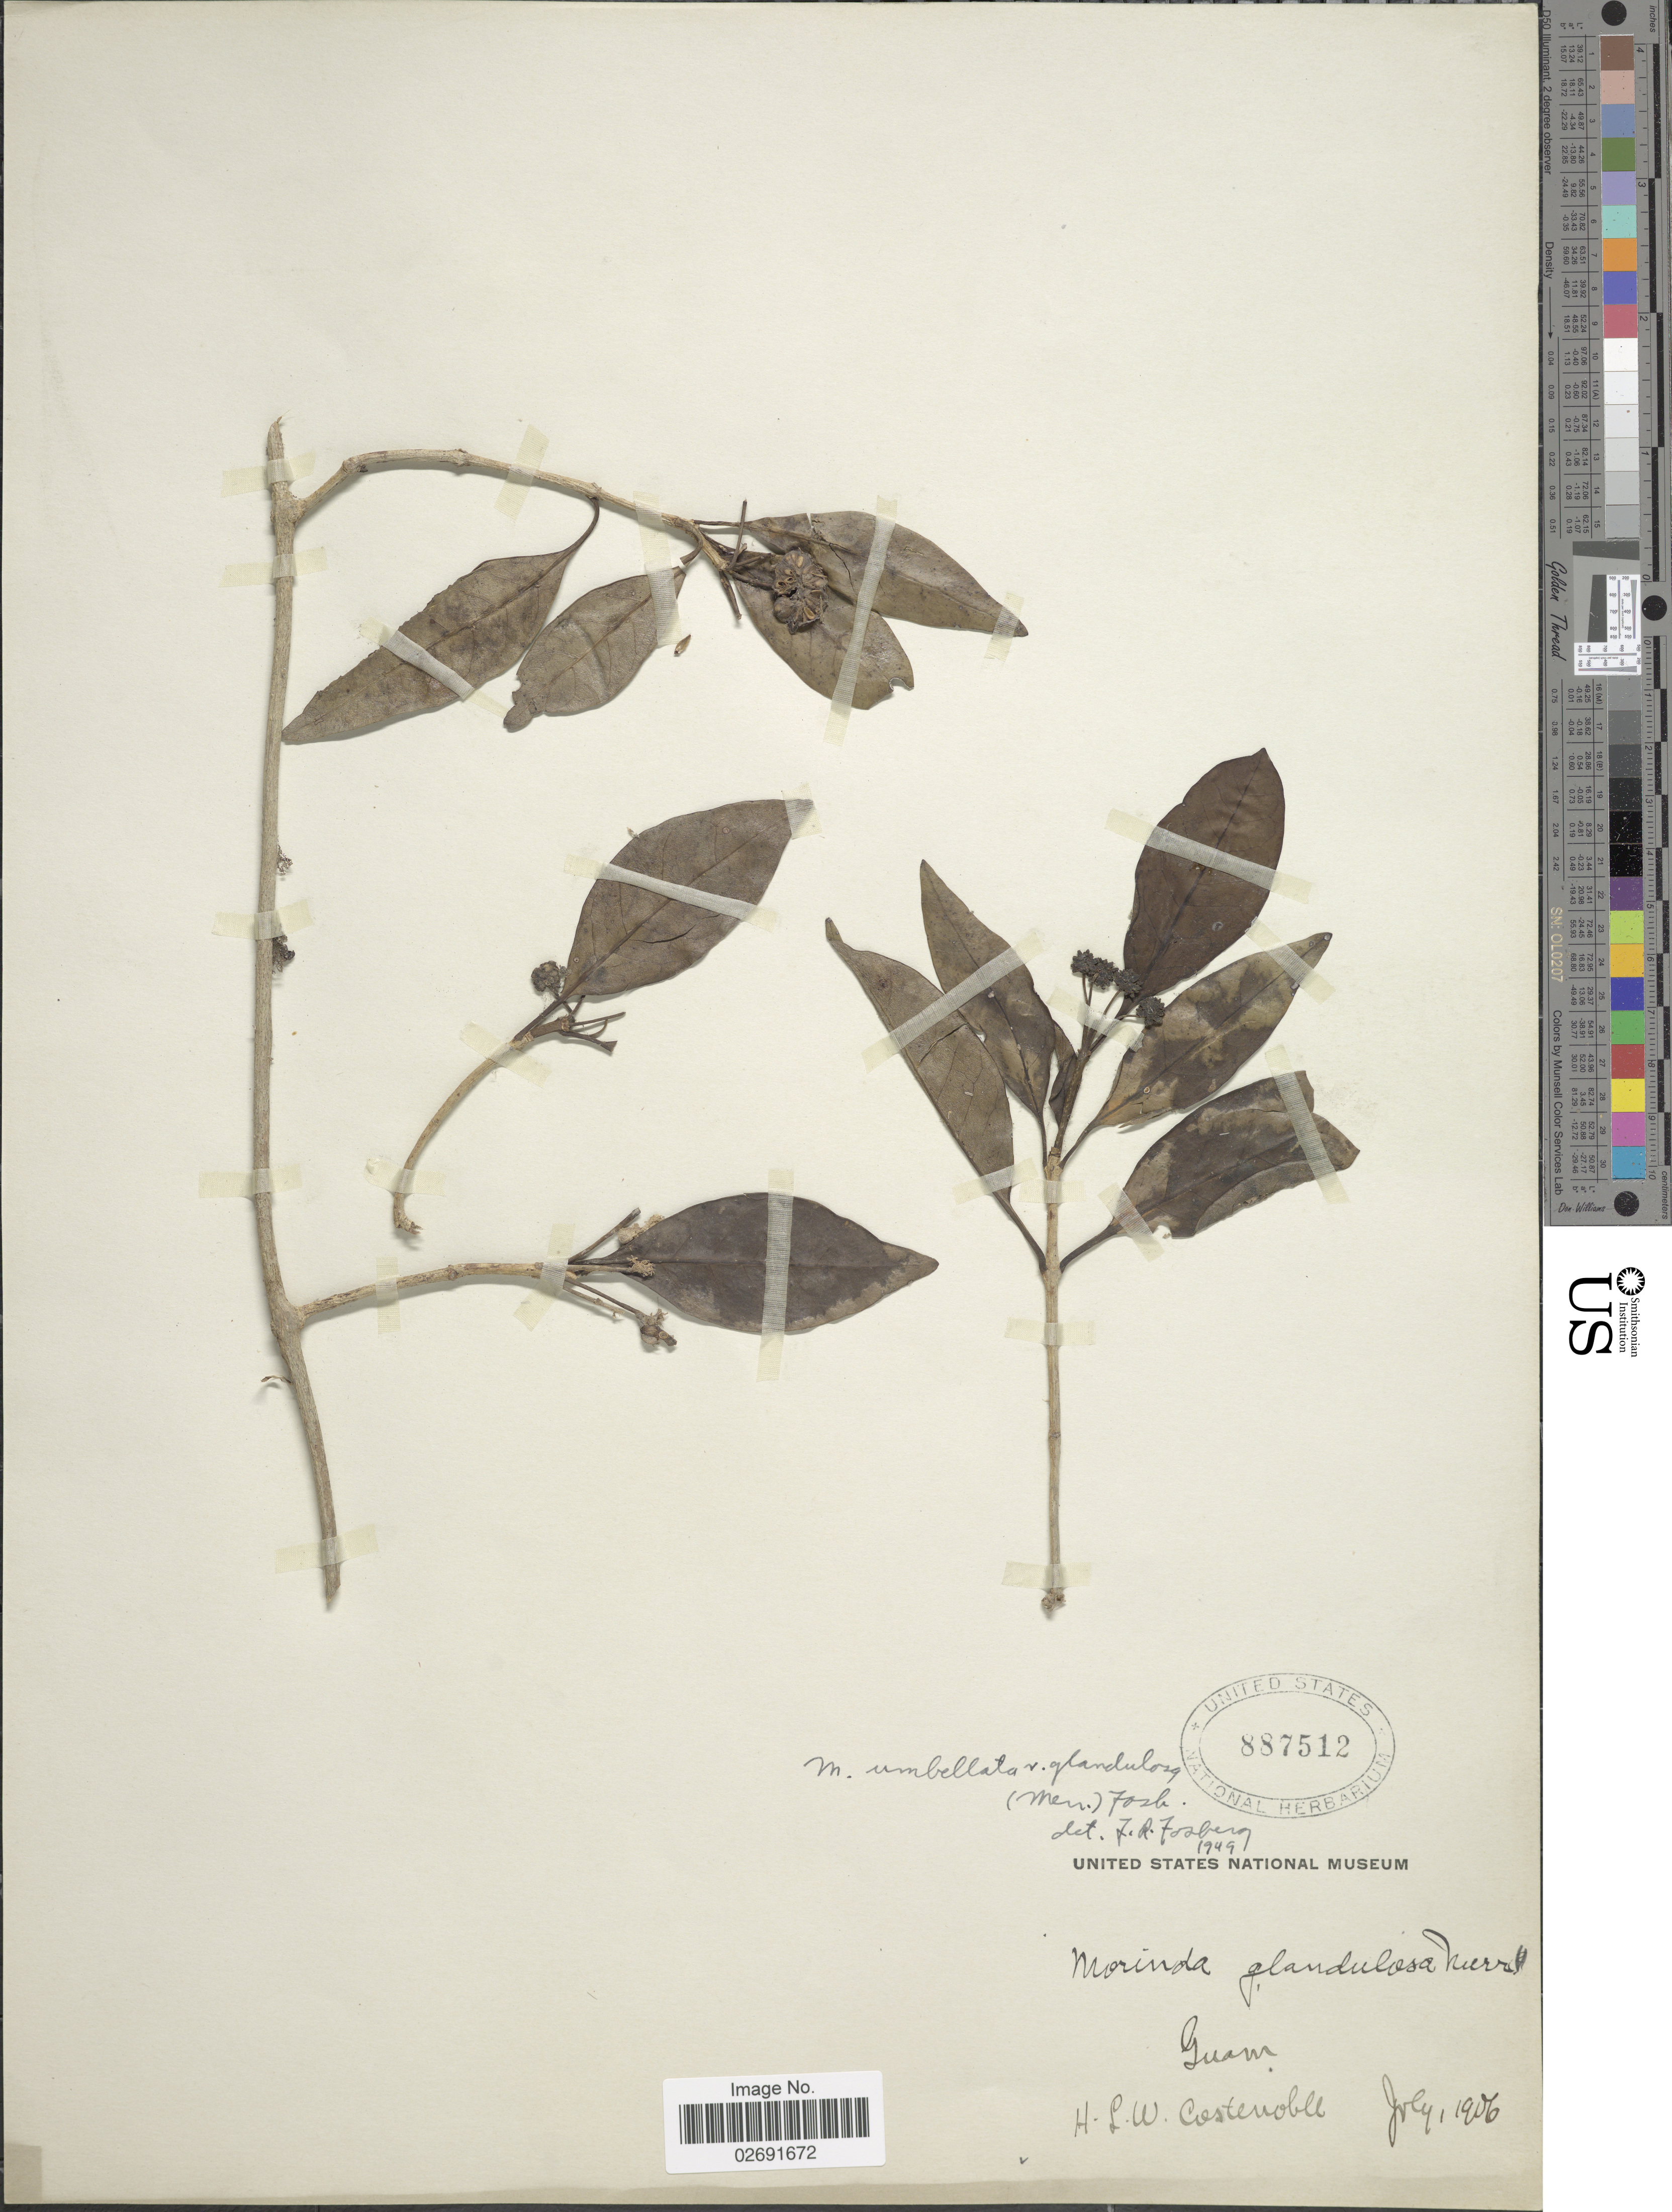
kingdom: Plantae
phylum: Tracheophyta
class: Magnoliopsida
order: Gentianales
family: Rubiaceae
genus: Gynochthodes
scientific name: Gynochthodes myrtifolia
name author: (A. Gray) Razafim. & B. Bremer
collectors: H. Costenoble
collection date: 1906-07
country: Guam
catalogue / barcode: US 887512